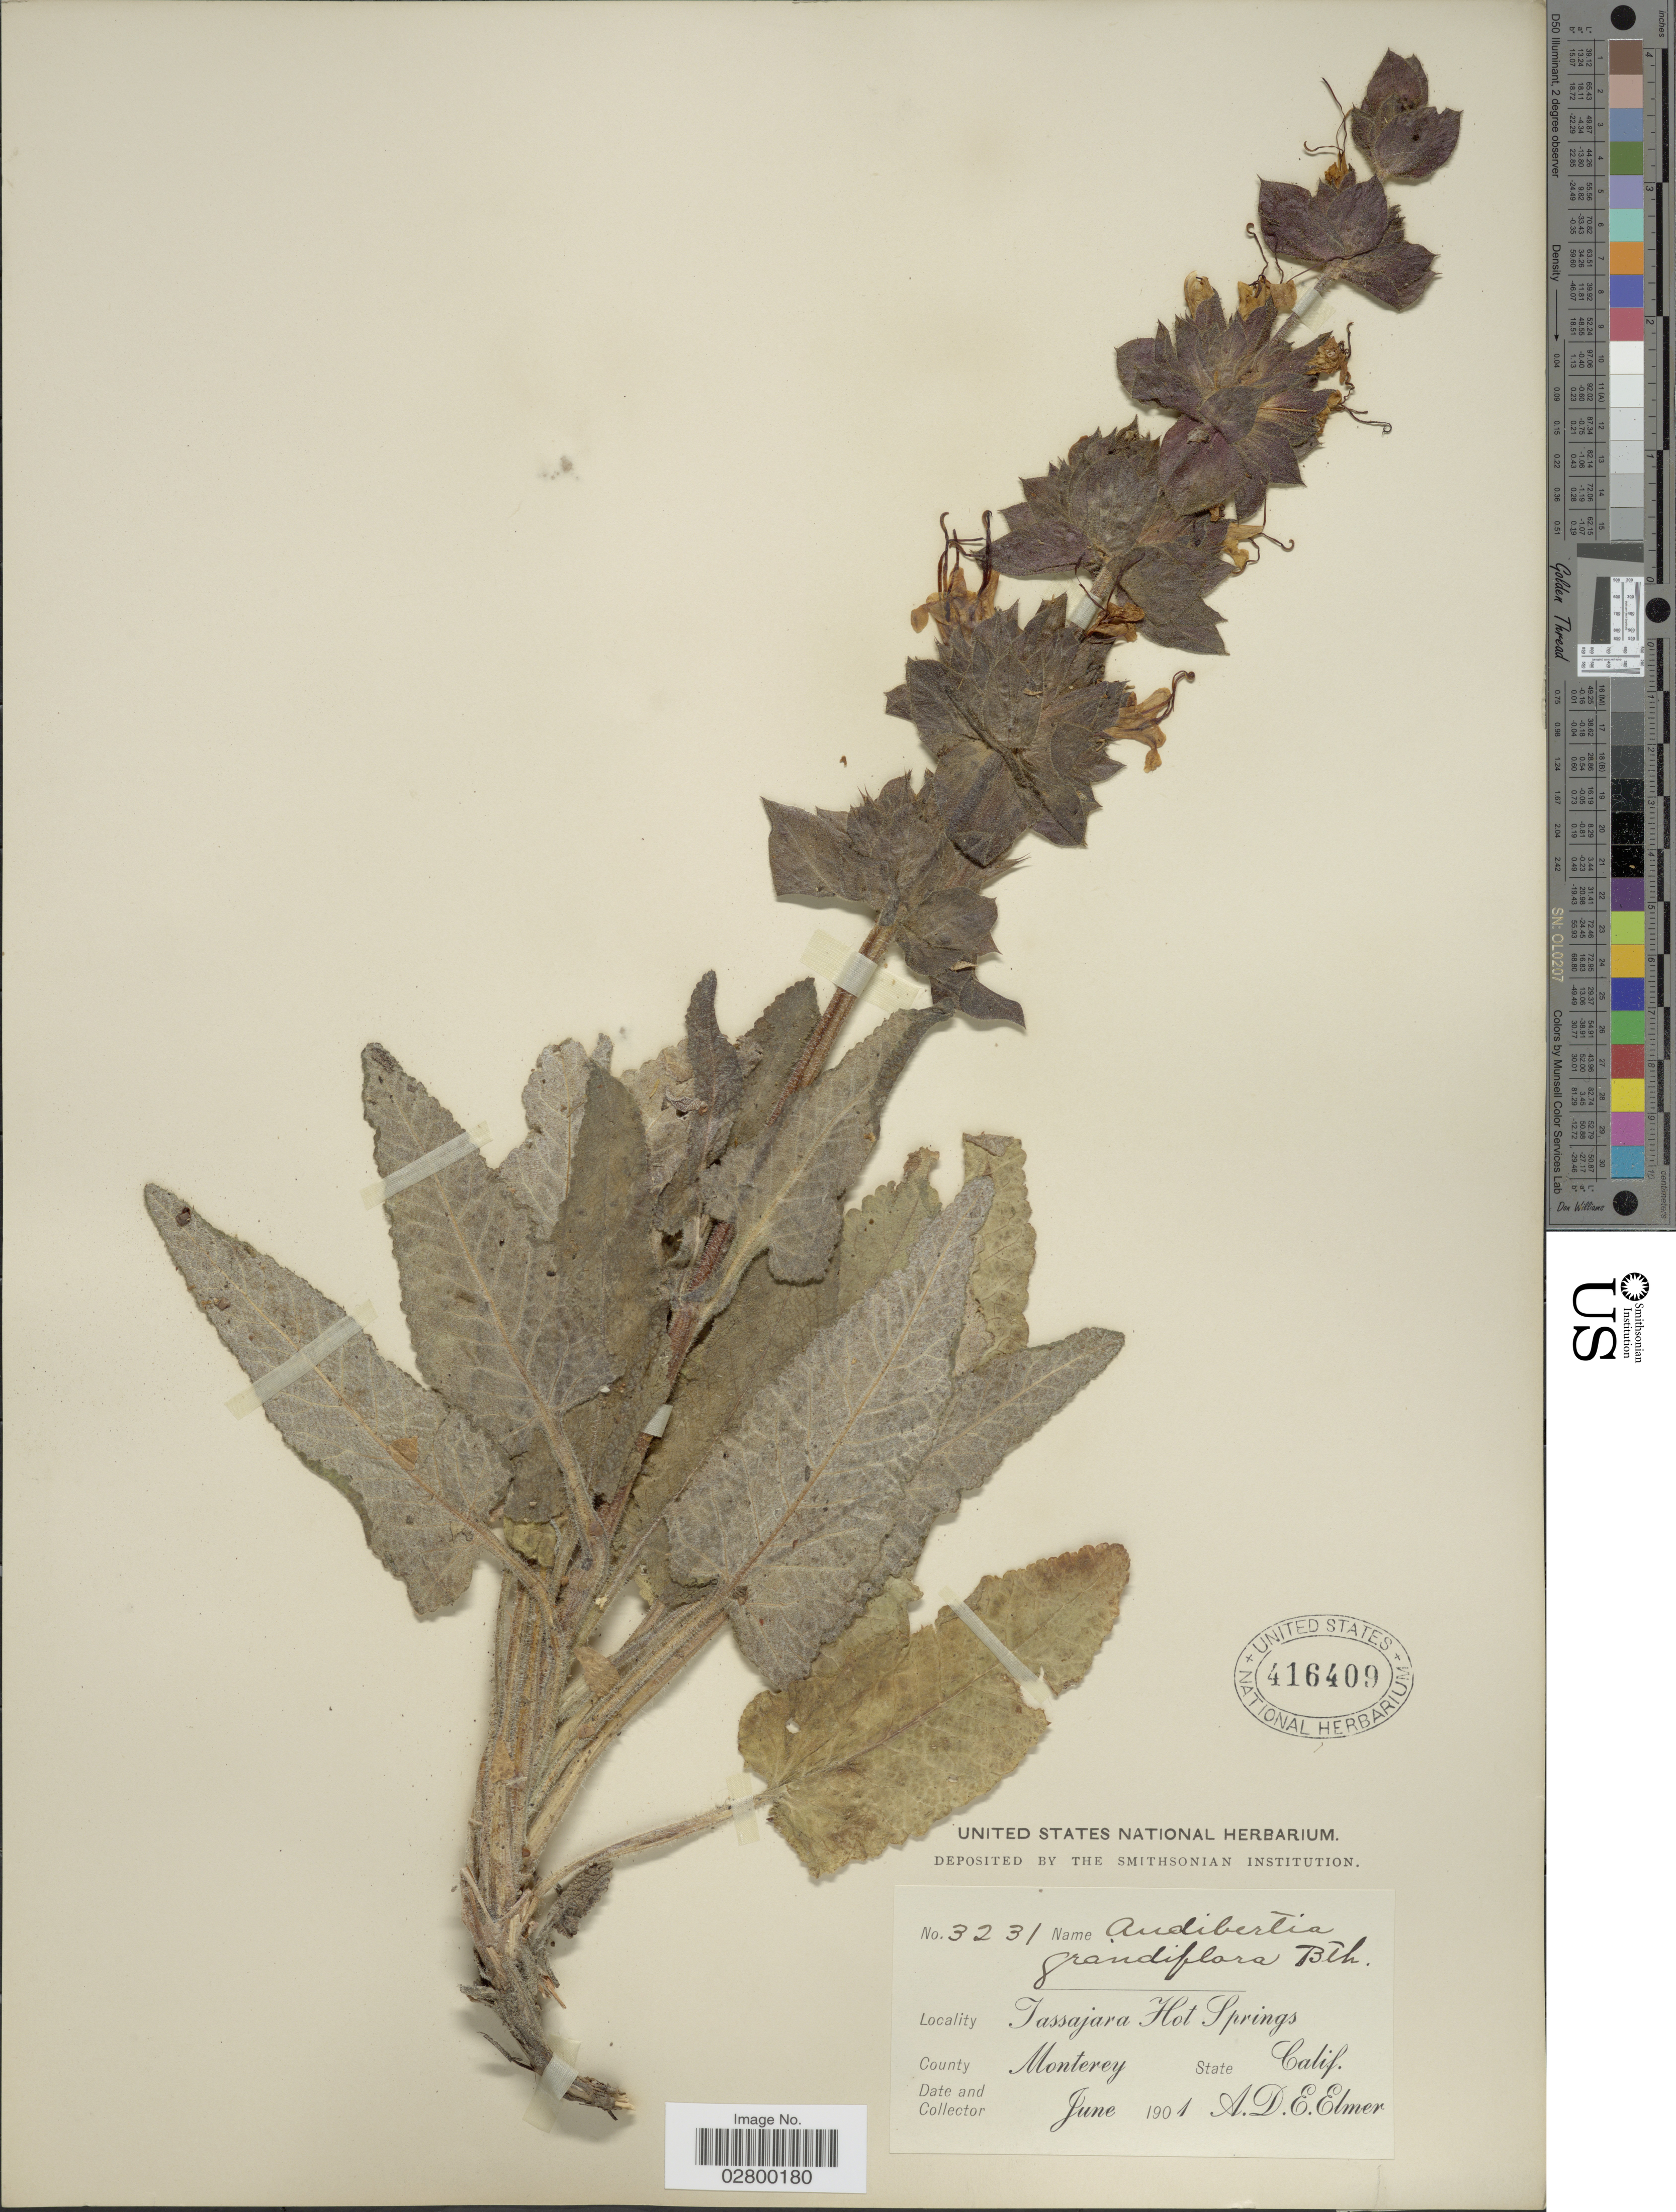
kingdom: Plantae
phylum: Tracheophyta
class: Magnoliopsida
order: Lamiales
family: Lamiaceae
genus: Salvia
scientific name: Salvia spathacea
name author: Greene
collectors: A. D. E. Elmer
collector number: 3231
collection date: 1901-06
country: United States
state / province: California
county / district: Monterey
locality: Tassajara Hot Springs, County Monterey.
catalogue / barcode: US 416409